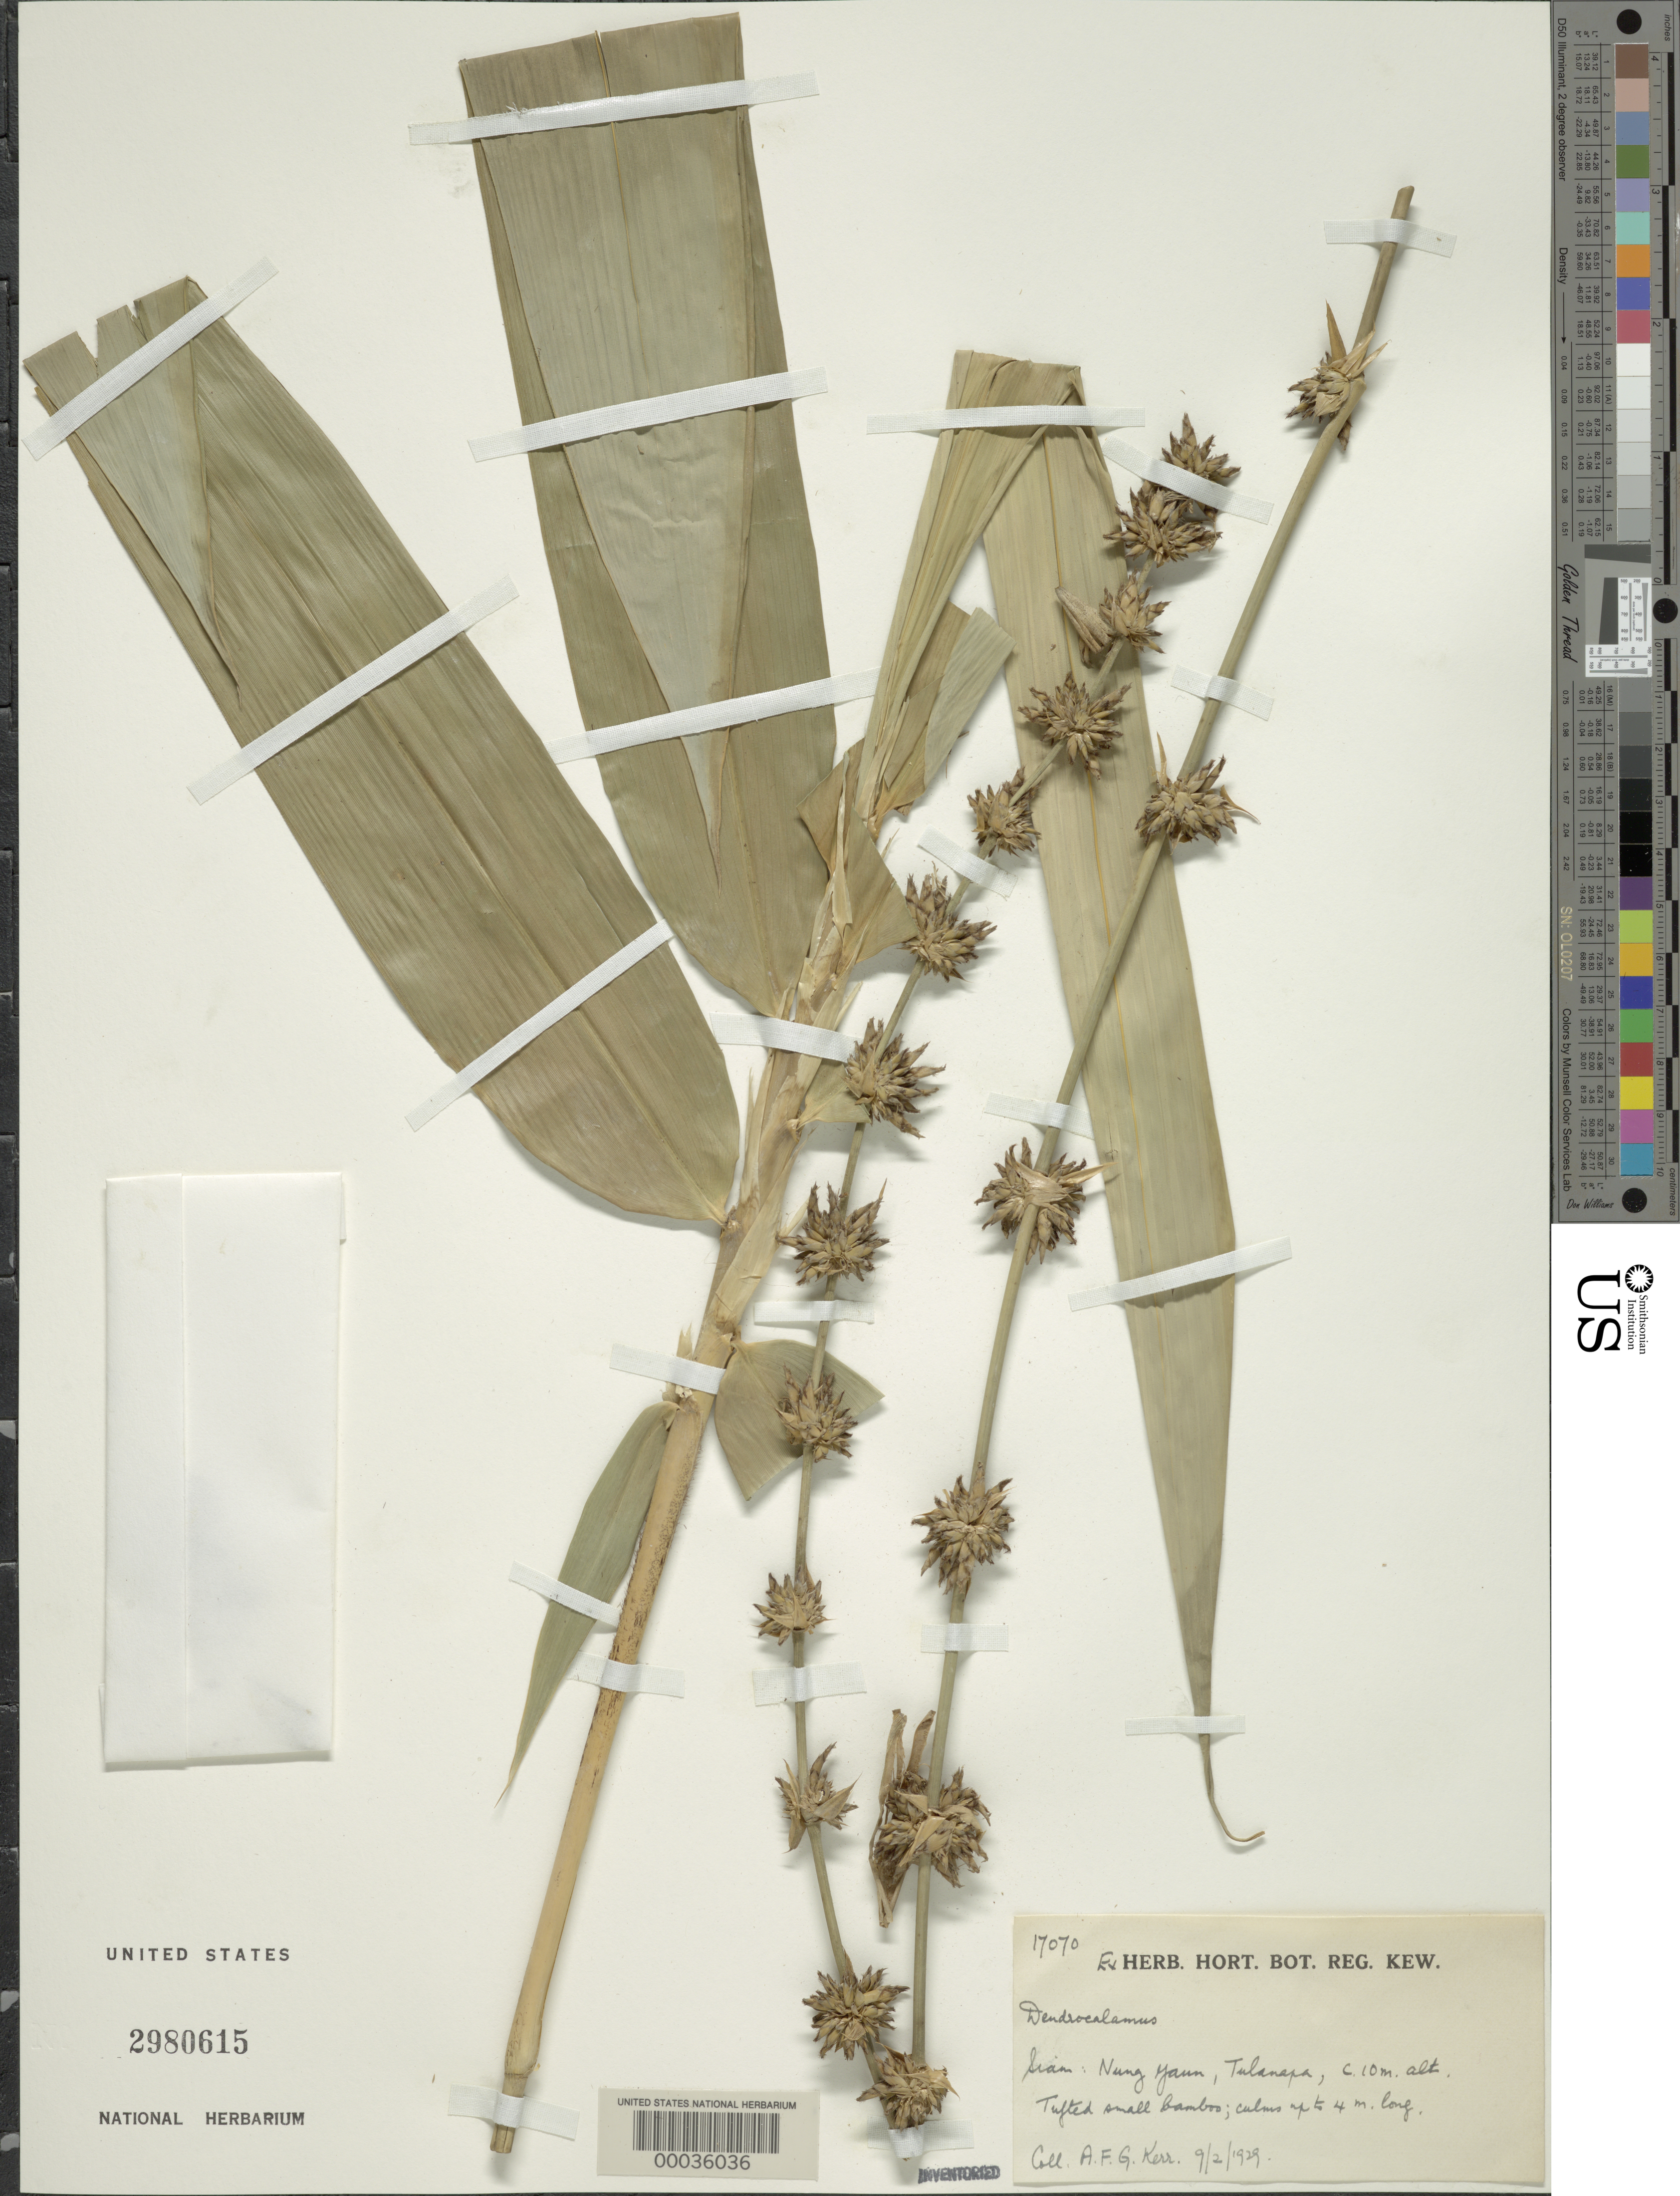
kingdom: Plantae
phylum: Tracheophyta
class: Liliopsida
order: Poales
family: Poaceae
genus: Dendrocalamus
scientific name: Dendrocalamus sp.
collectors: A. F. G. Kerr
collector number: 17070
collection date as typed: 02 Sep 1929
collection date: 1929-09-02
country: Thailand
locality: Nung yaun, tulanepa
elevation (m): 10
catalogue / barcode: US 2980615